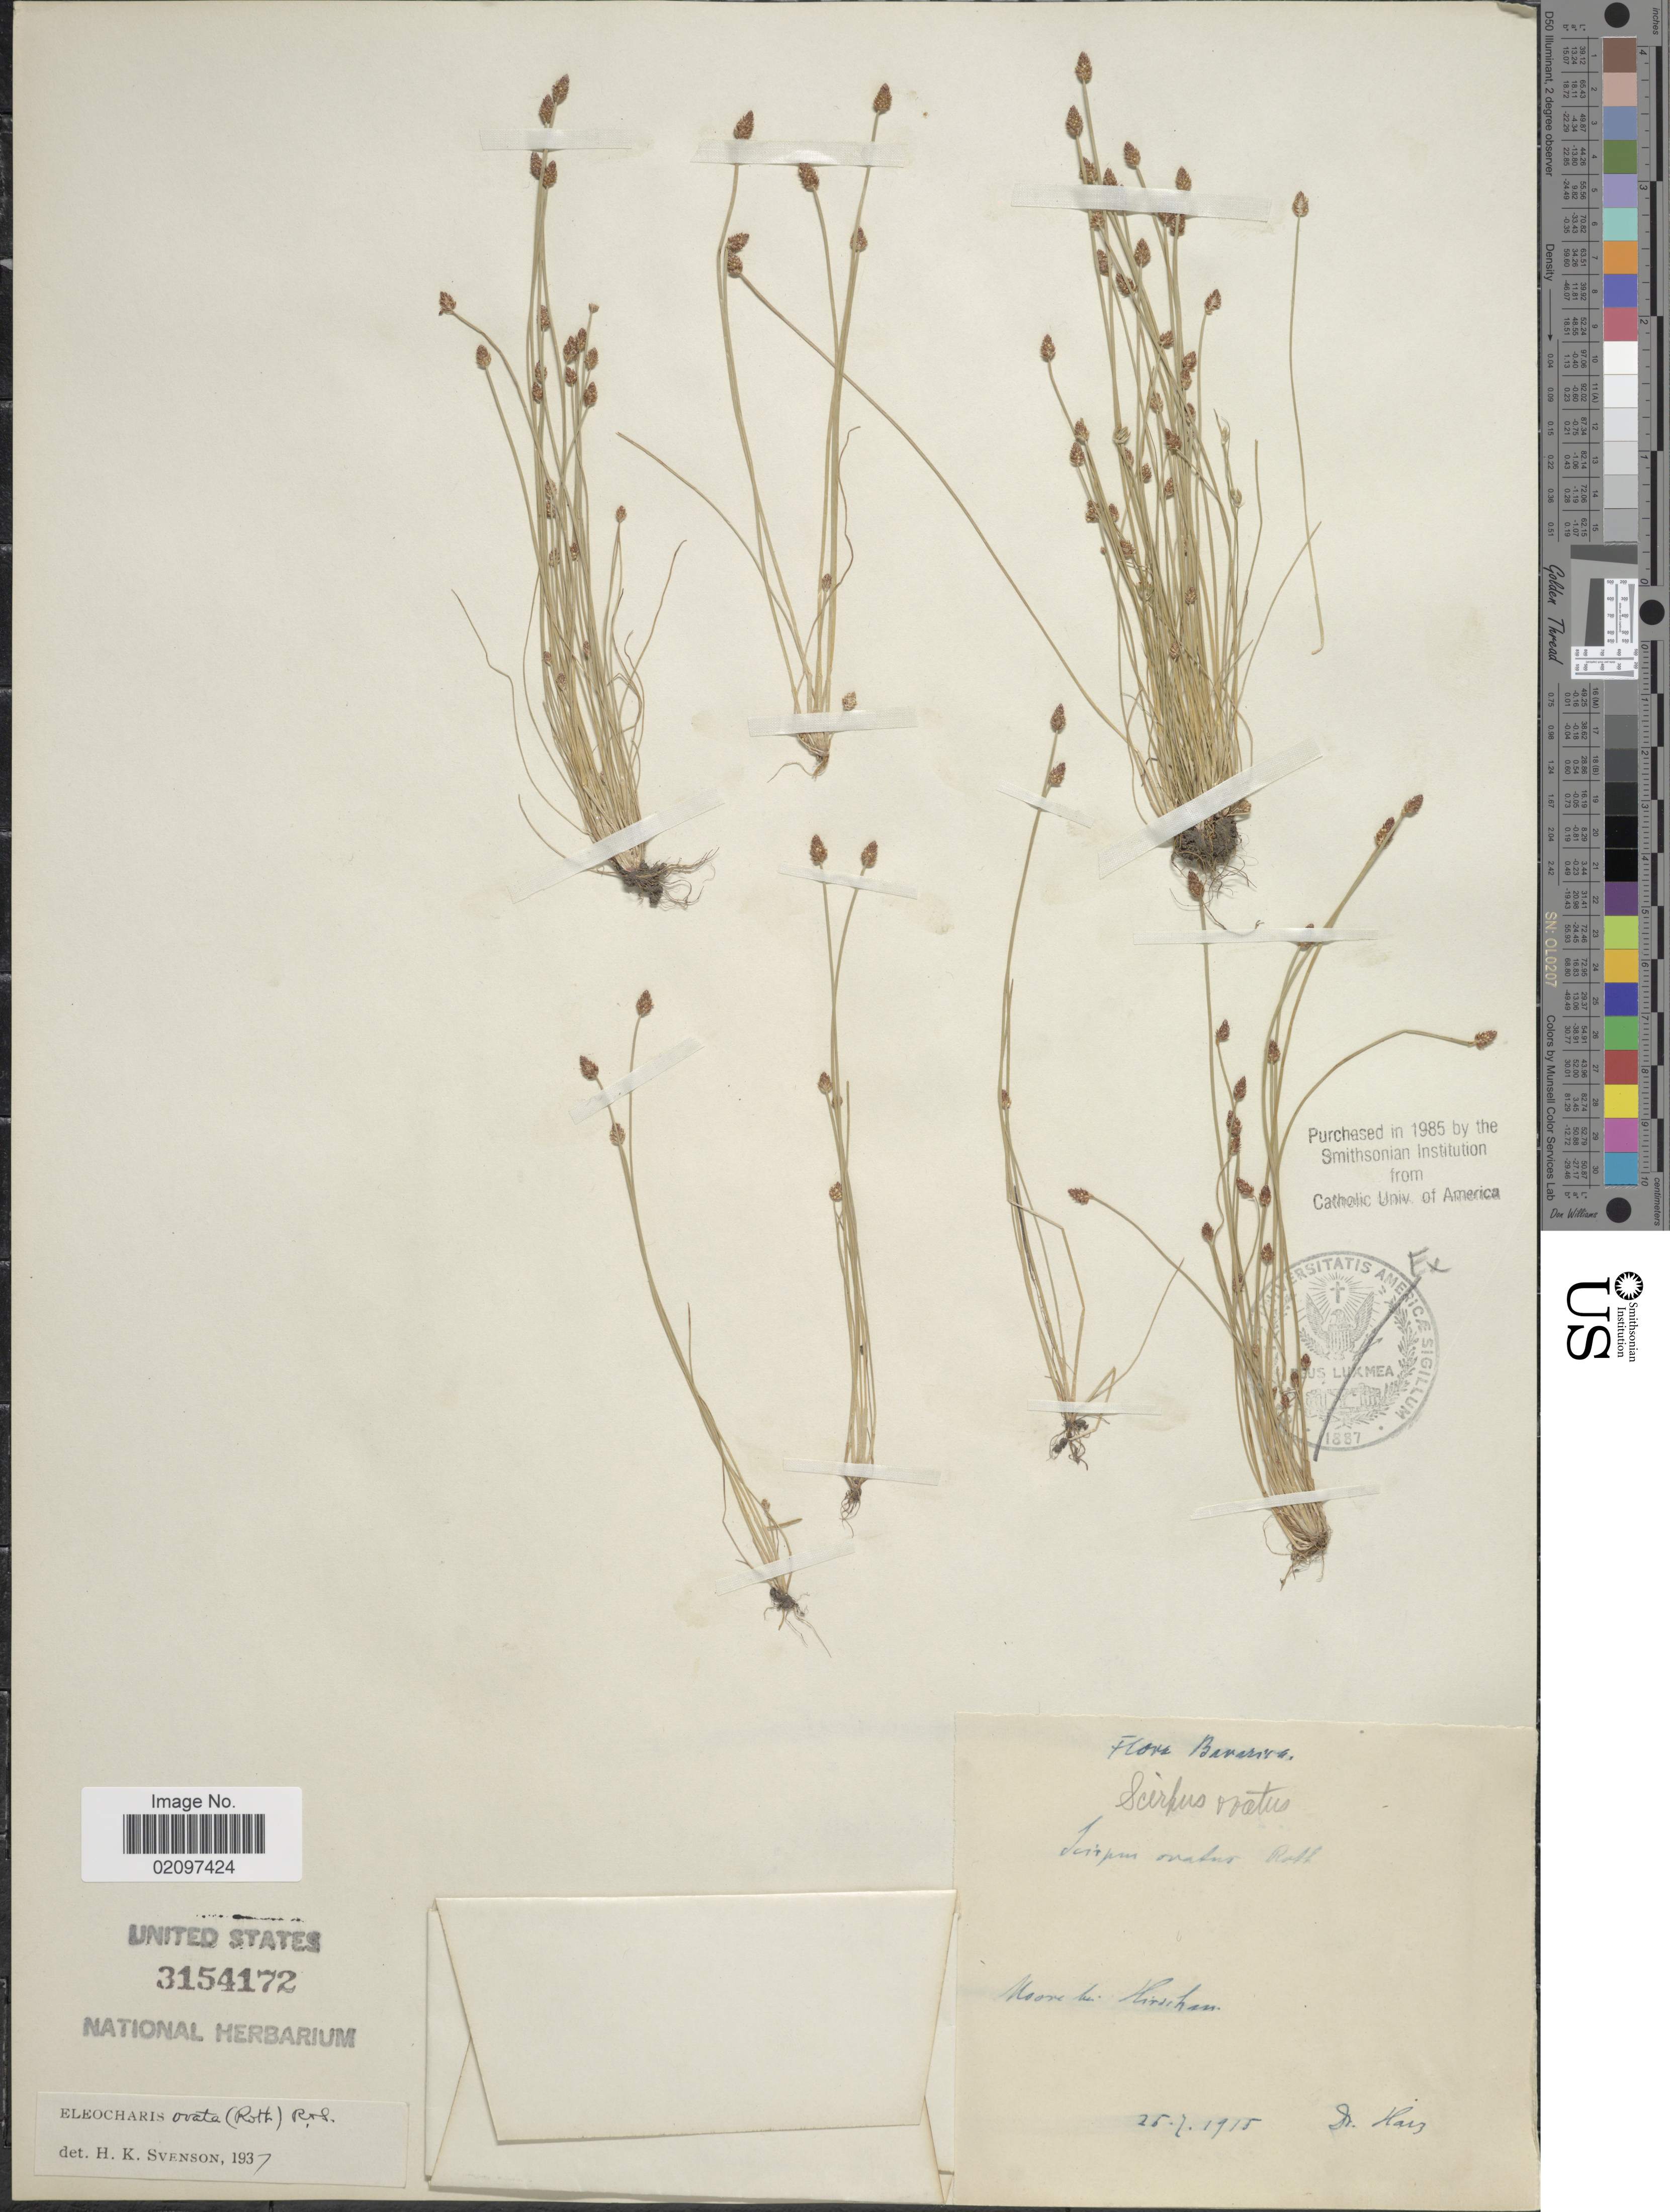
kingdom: Plantae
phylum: Tracheophyta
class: Liliopsida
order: Poales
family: Cyperaceae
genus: Eleocharis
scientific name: Eleocharis ovata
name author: (Roth) Roem. & Schult.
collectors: Haiz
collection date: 1915-07-25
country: Germany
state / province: Bayern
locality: Bavariva. Misore bai Kirchan [interpreted].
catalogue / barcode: US 3154172